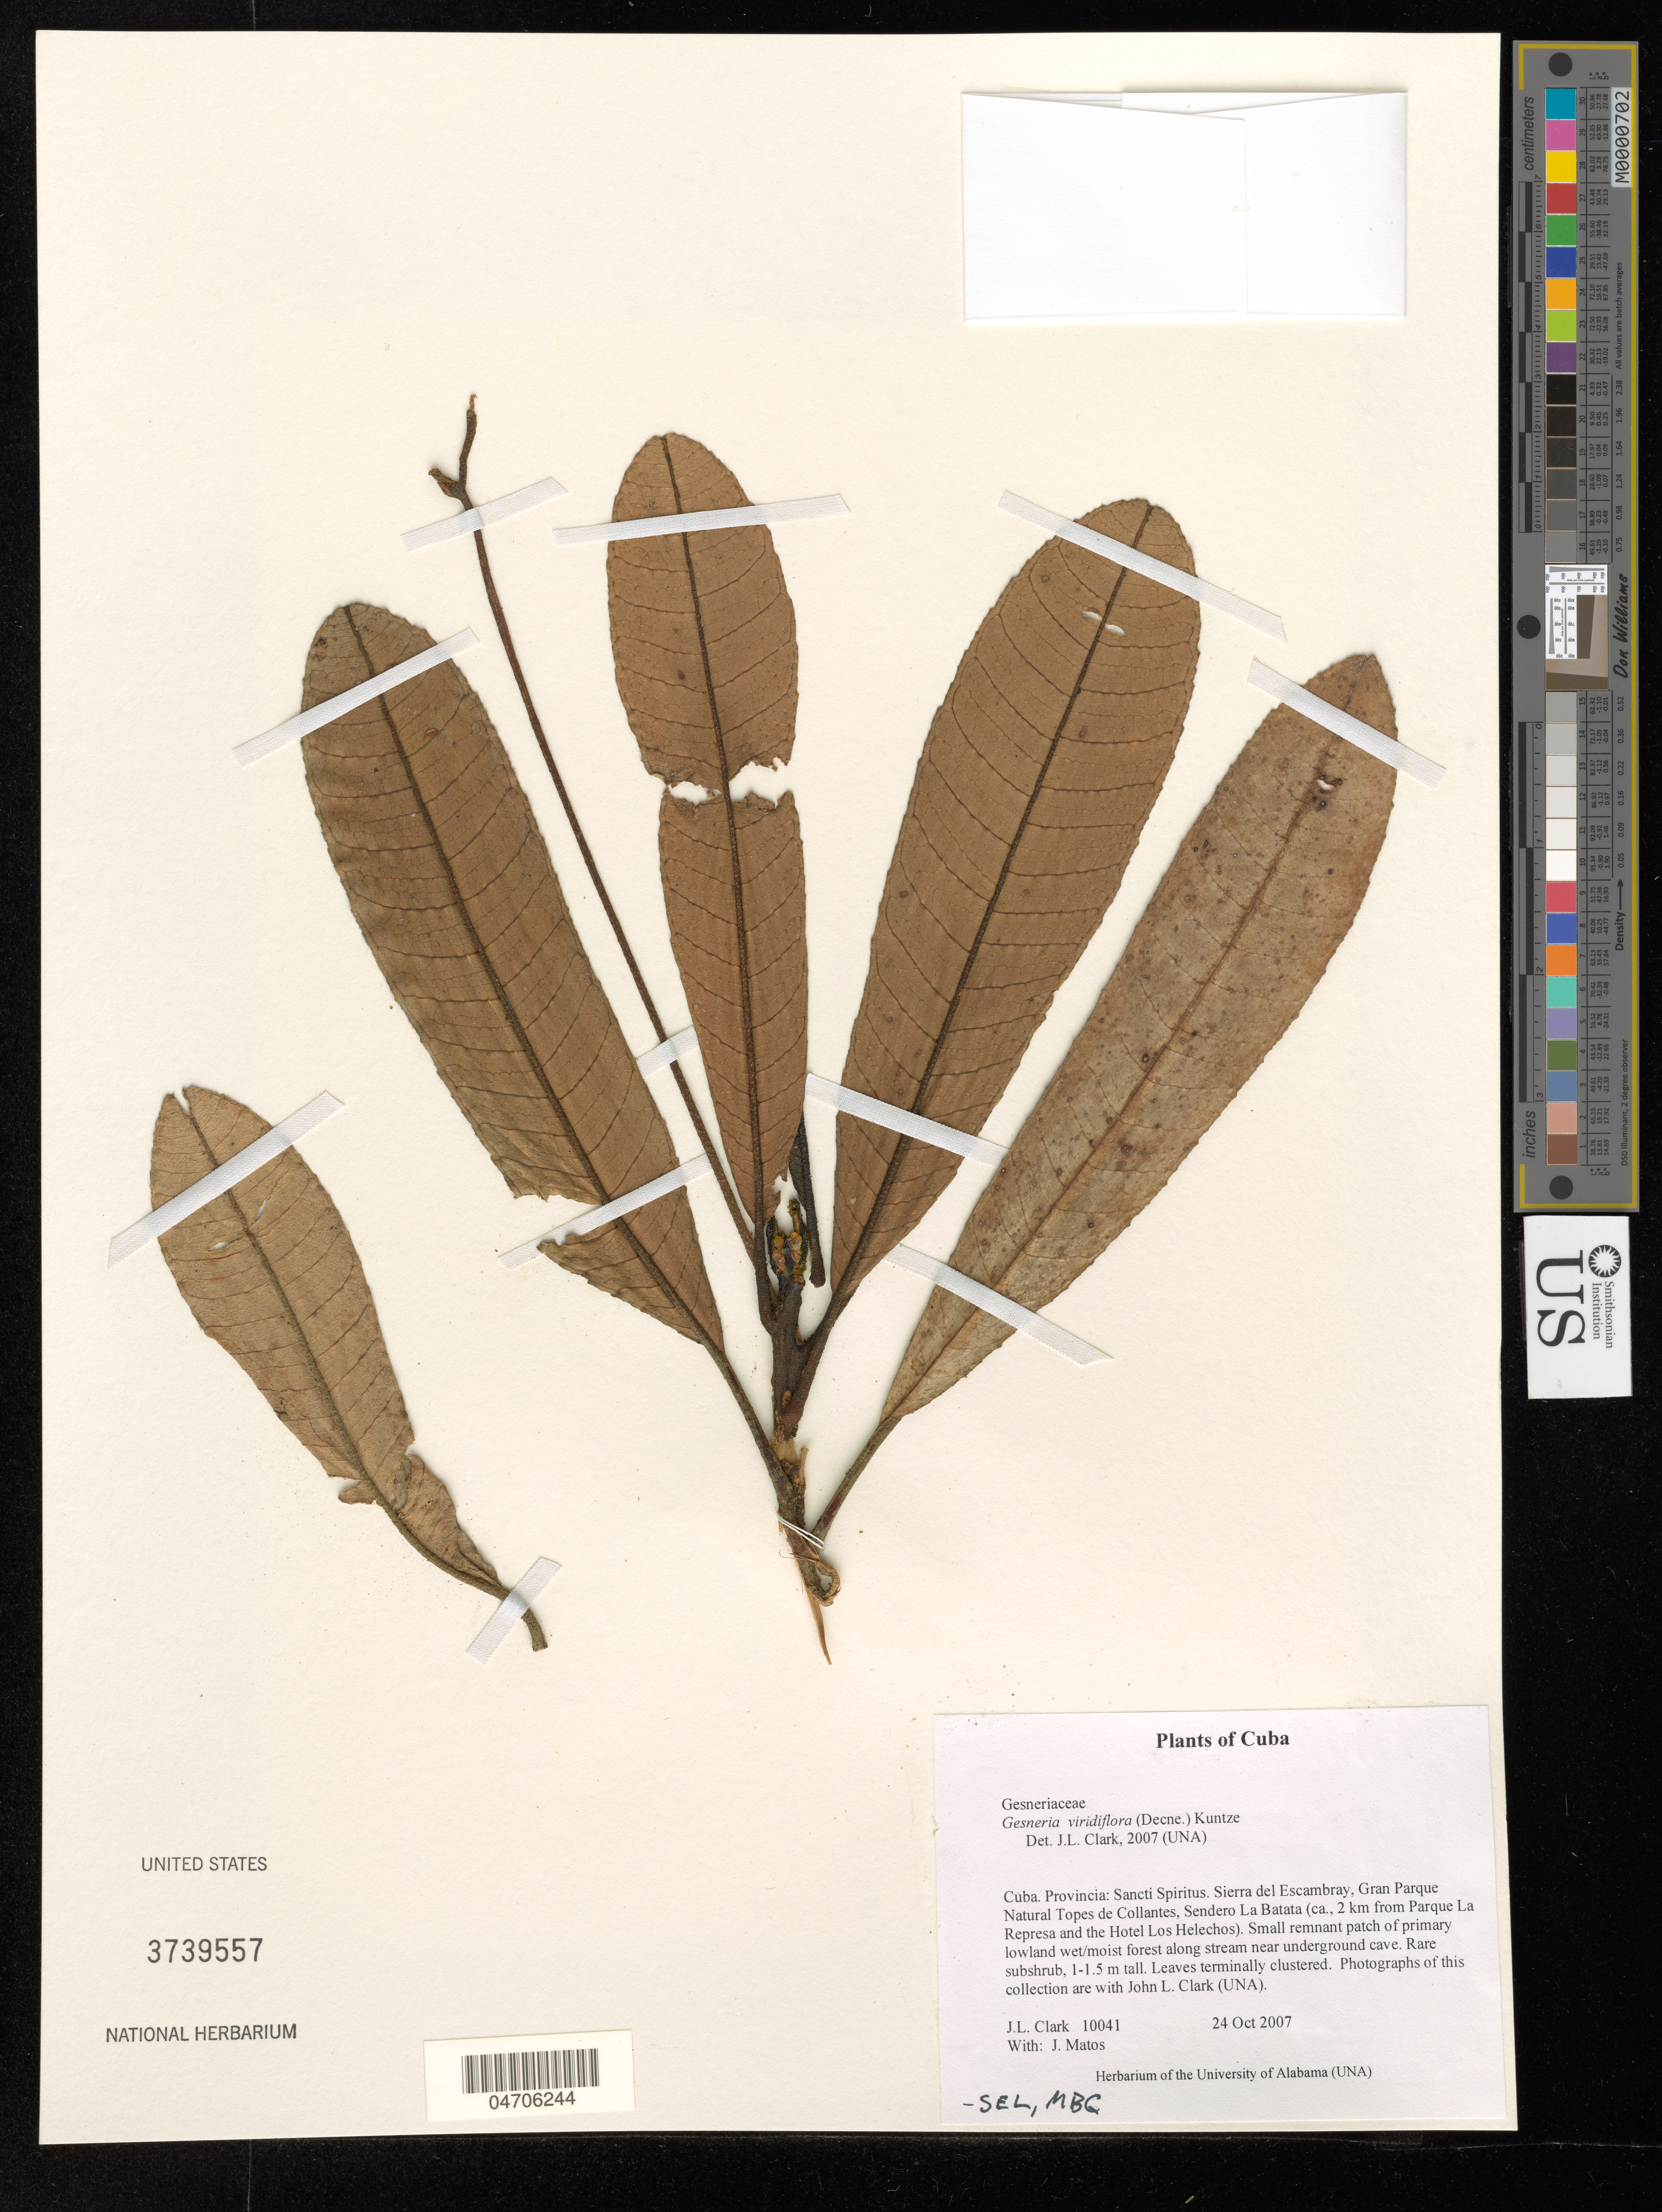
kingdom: Plantae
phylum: Tracheophyta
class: Magnoliopsida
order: Lamiales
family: Gesneriaceae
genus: Gesneria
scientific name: Gesneria viridiflora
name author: (Decne.) Kuntze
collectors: J. L. Clark & J. Matos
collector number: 10041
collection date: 2007-10-24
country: Cuba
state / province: Sancti Spíritus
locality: Sierra del Escambray, Gran Parque Natural Topes de Collantes, Sendero La Batata (ca., 2 km from Parque La Represa and the Hotel Los Helechos).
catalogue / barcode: US 3739557